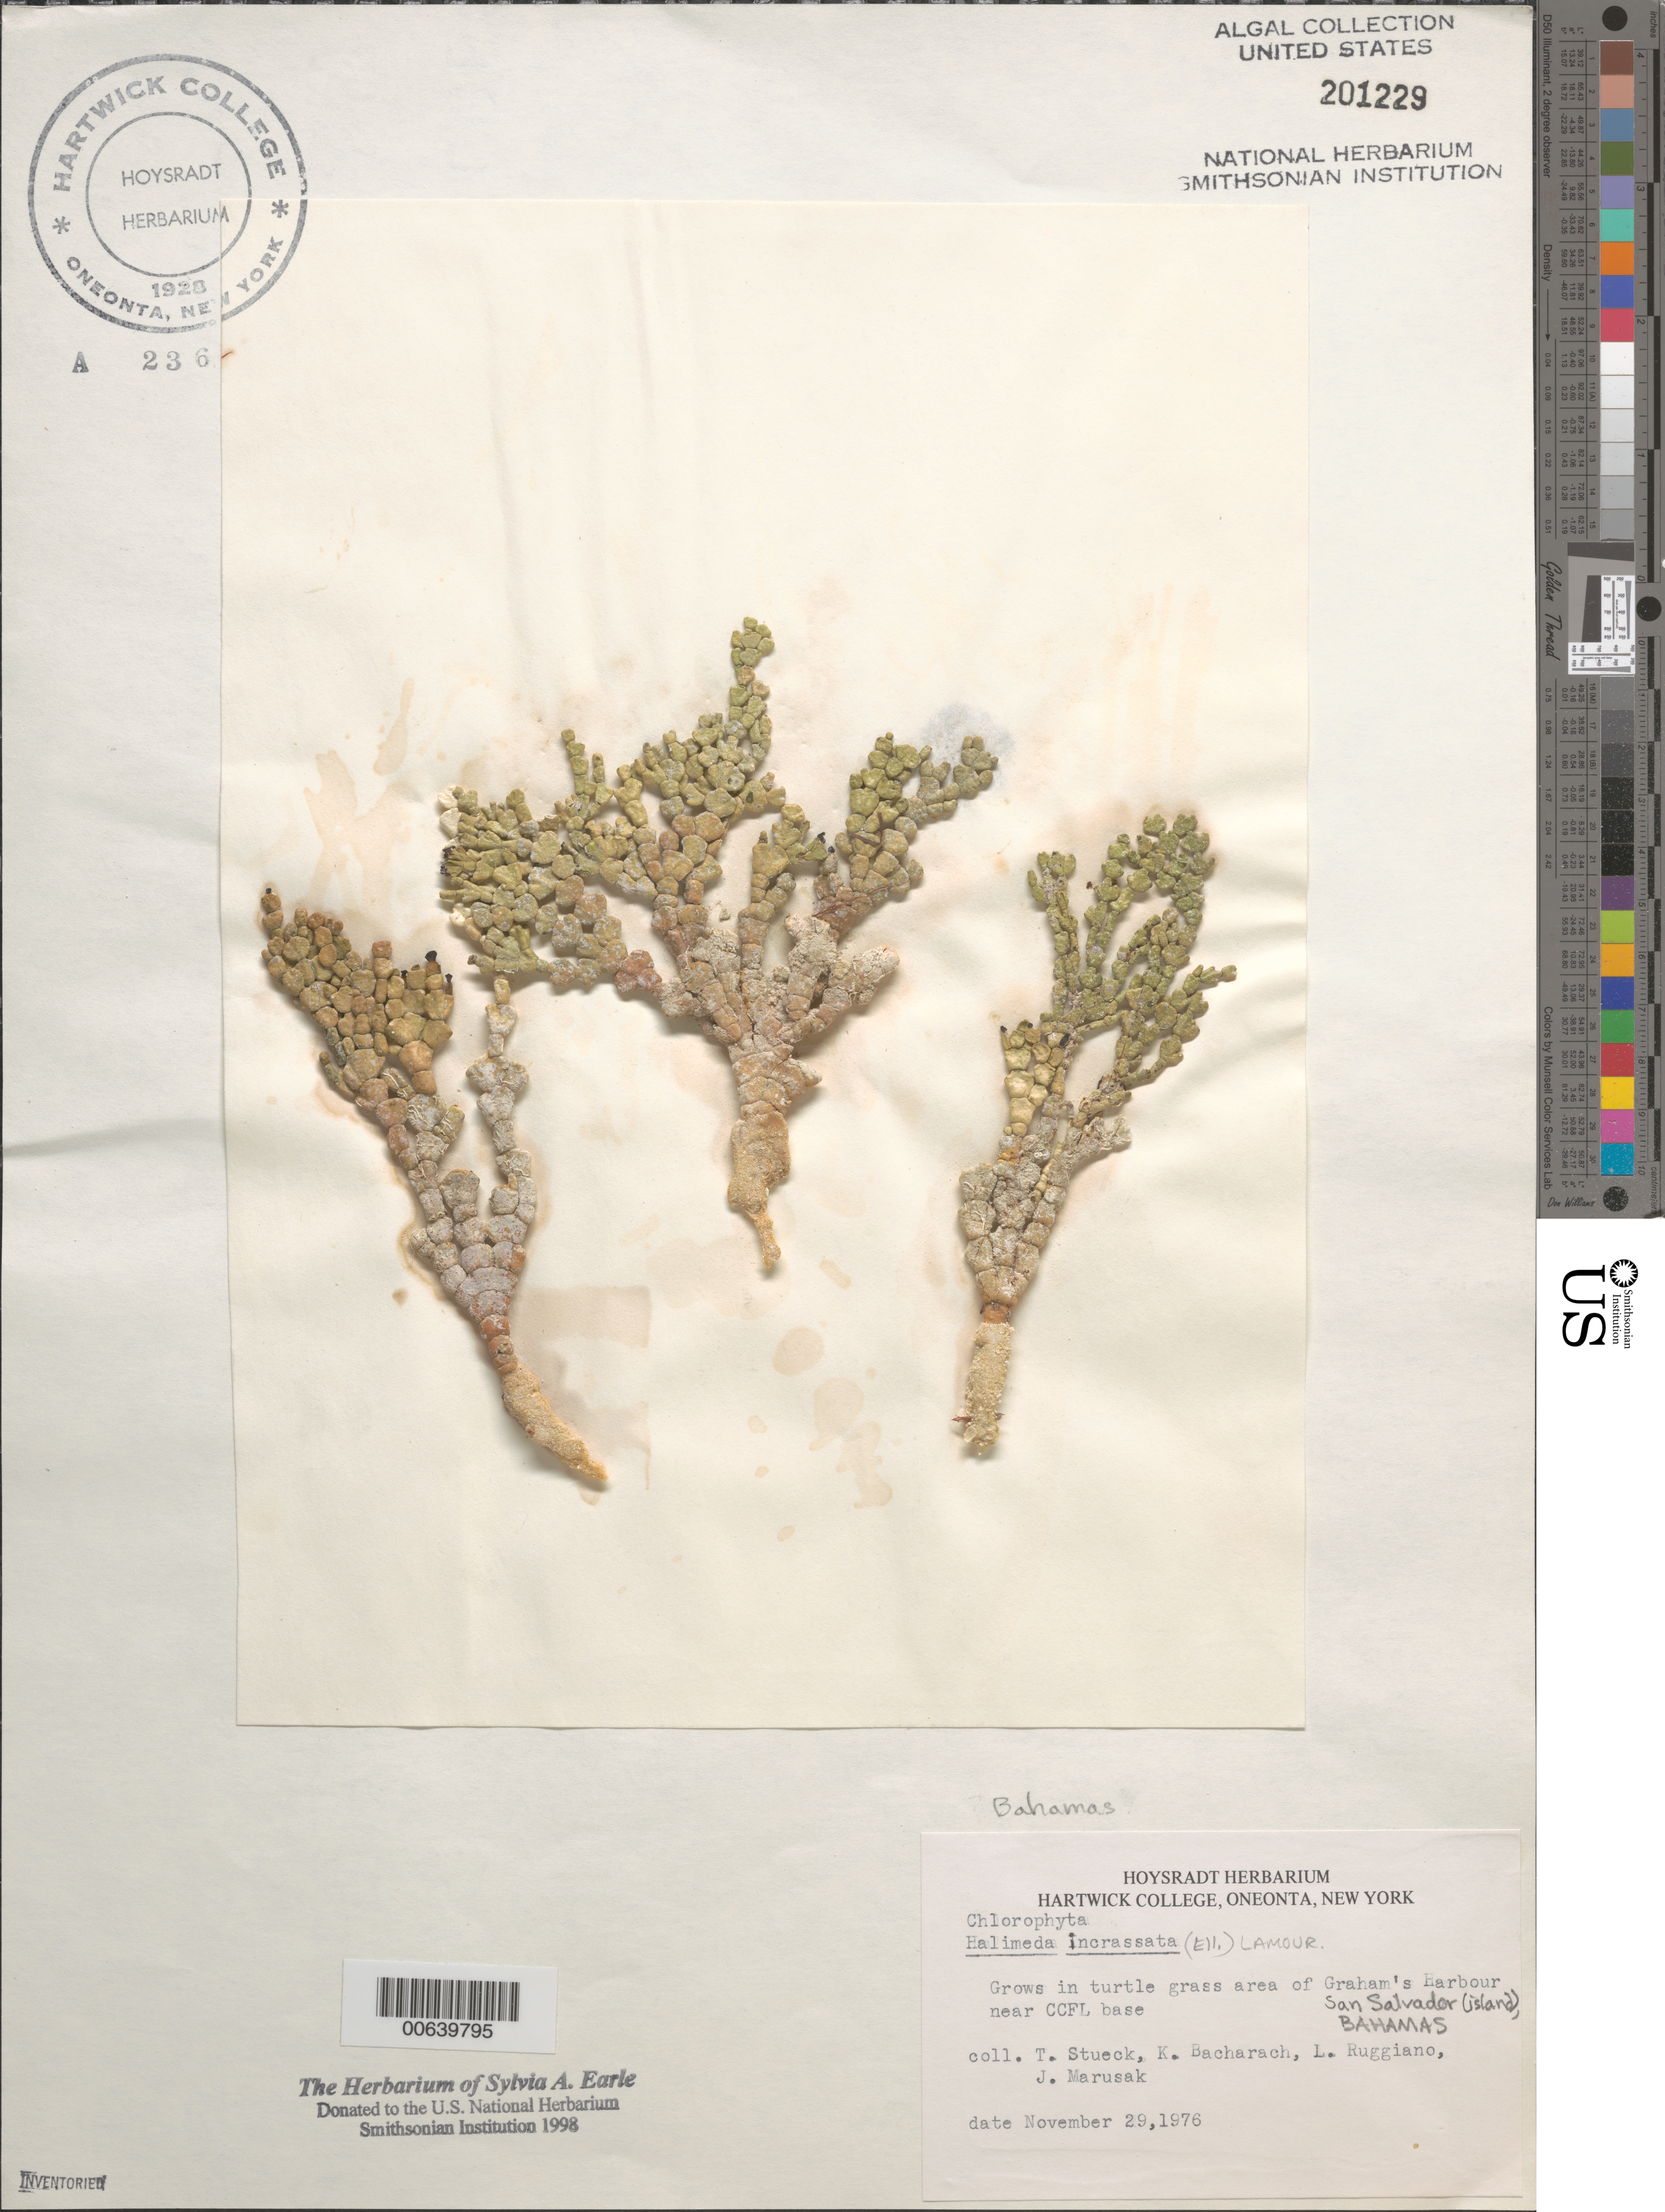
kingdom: Plantae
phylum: Chlorophyta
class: Ulvophyceae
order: Bryopsidales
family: Halimedaceae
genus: Halimeda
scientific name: Halimeda incrassata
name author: (J. Ellis) J.V.Lamouroux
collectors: T. Stueck, K. Bacharach, L. Ruggiano & J. Marusak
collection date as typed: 29 Nov 1976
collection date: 1976-11-29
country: Bahamas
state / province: San Salvador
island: San Salvador Island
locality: Grahams Harbour (near CCFL Base)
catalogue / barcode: US 201229